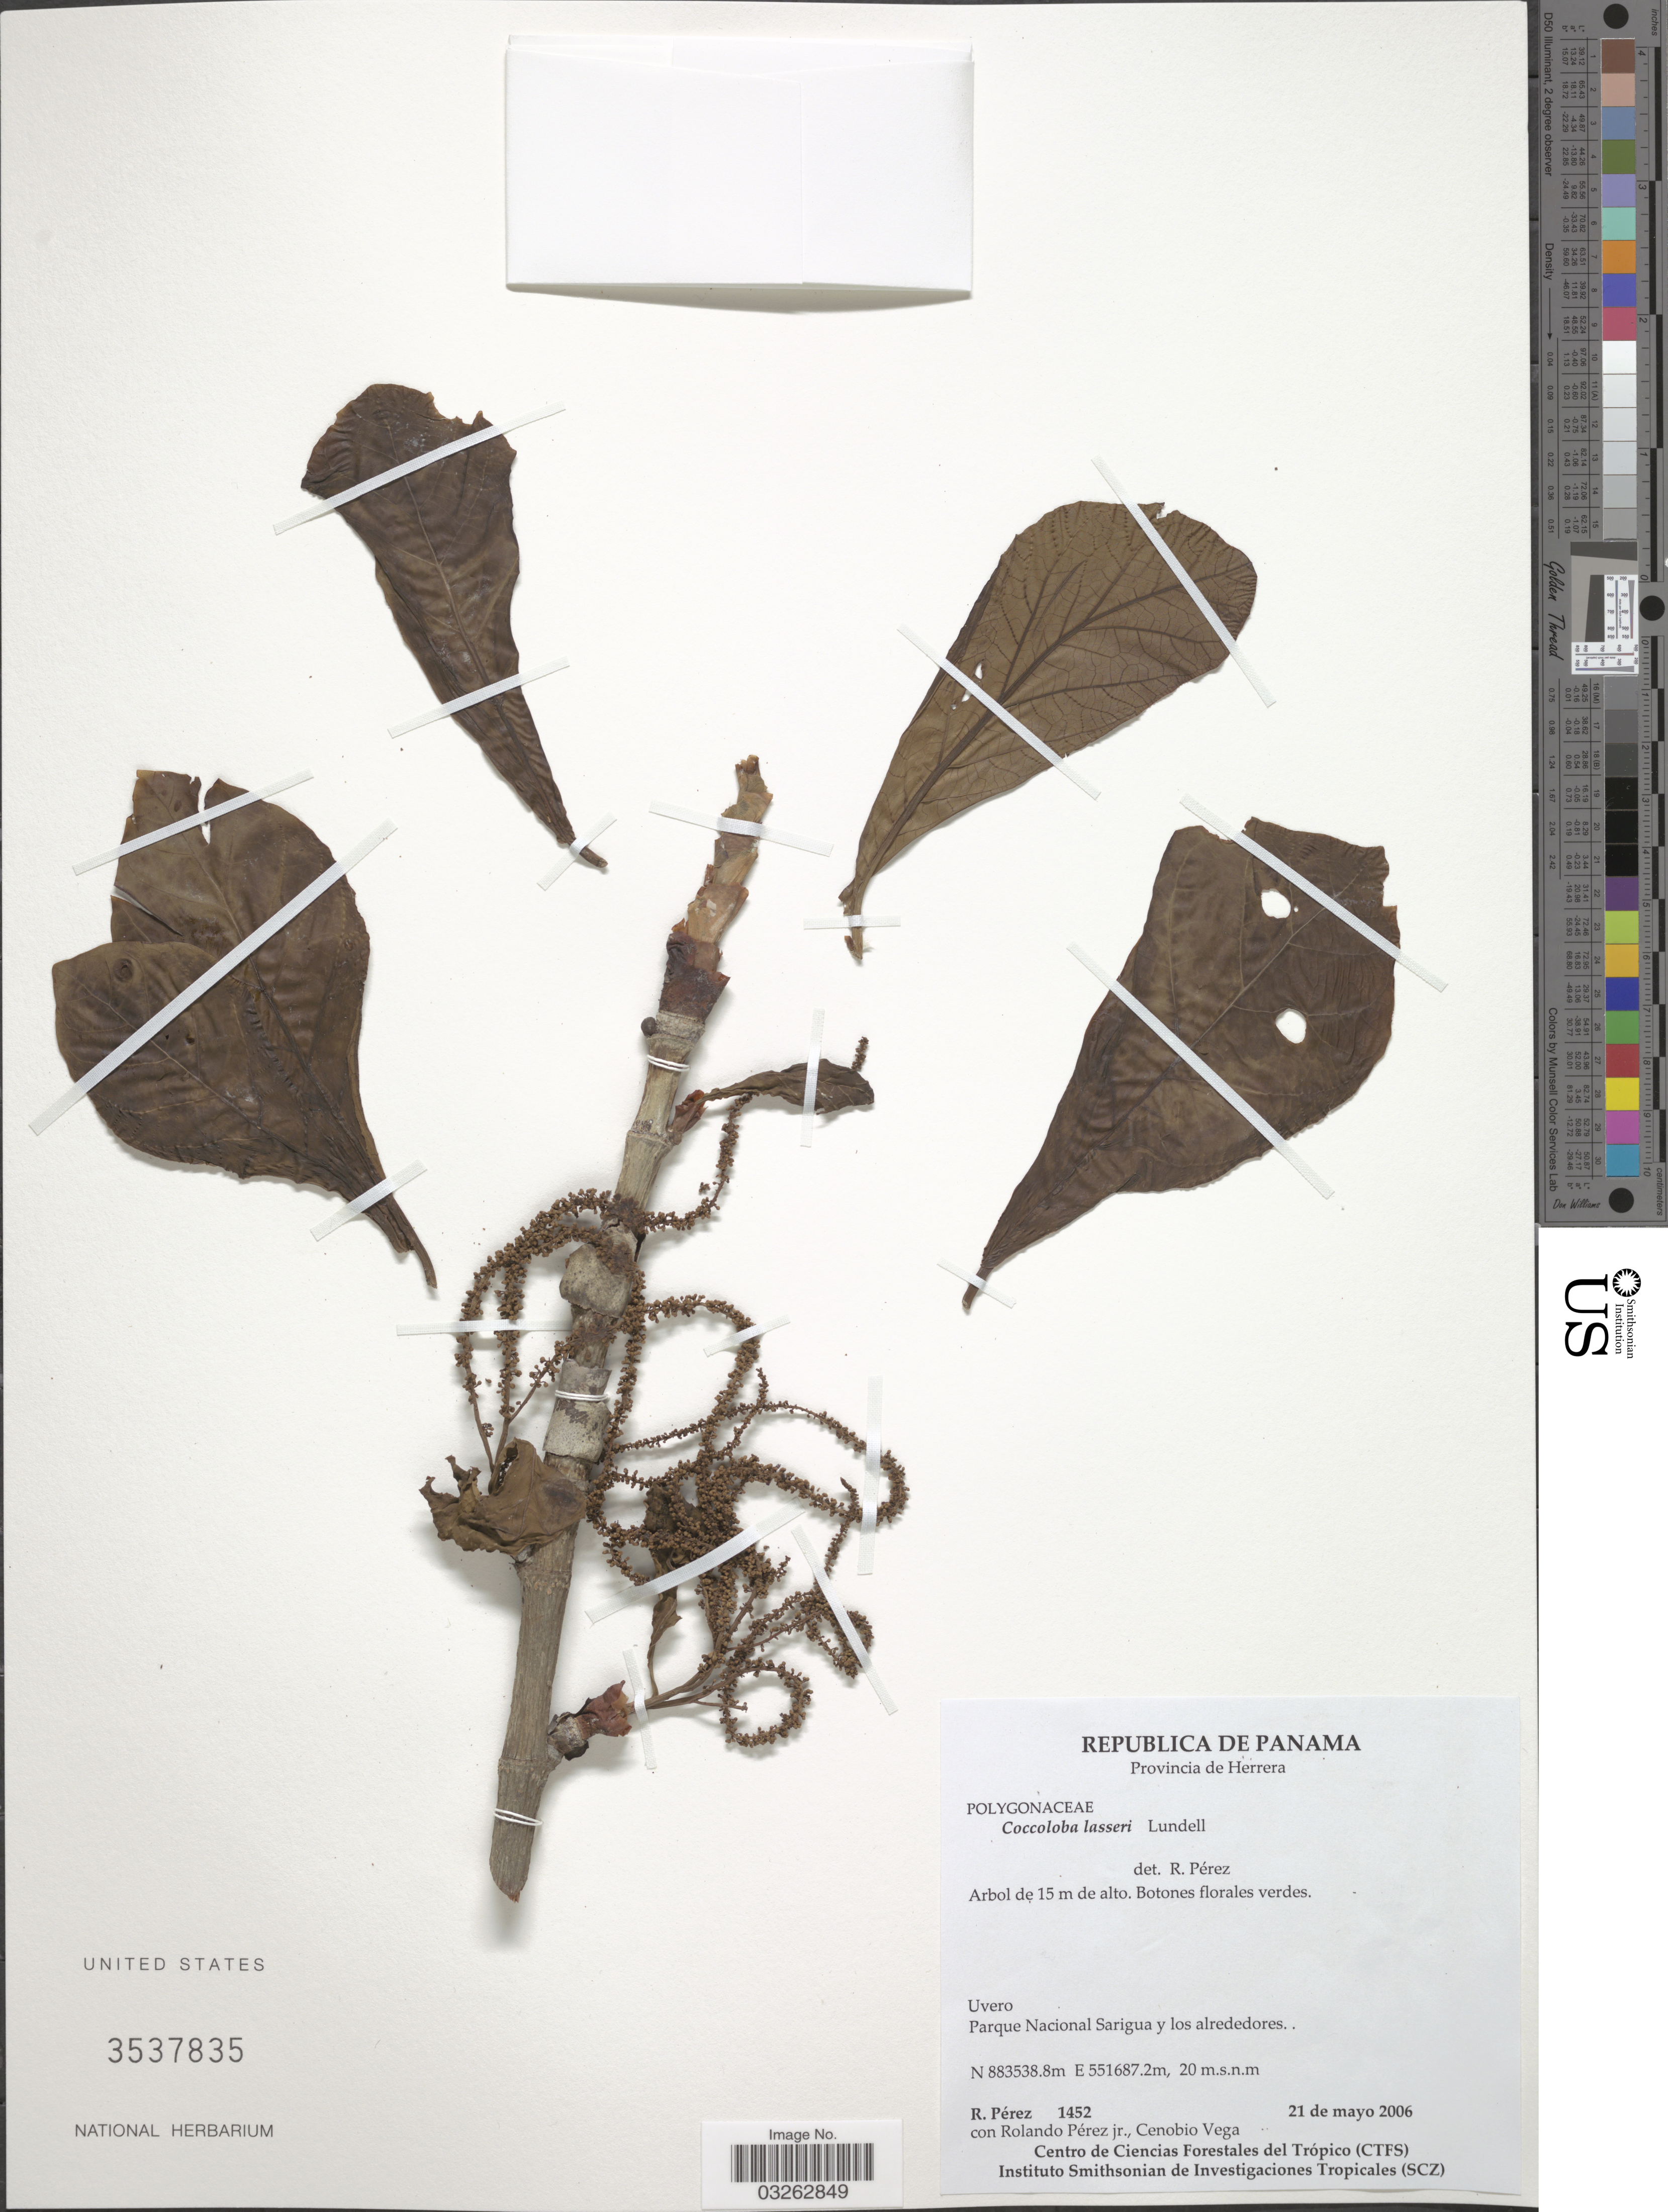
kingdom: Plantae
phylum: Tracheophyta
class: Magnoliopsida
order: Caryophyllales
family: Polygonaceae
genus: Coccoloba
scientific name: Coccoloba lasseri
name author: Lundell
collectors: R. Perez, R. Perez & C. Vega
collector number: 1452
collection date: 2006-05-21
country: Panama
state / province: Herrera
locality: Uvero. Parque Nacional Sarigua y los alrederdores.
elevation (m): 20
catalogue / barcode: US 3537835